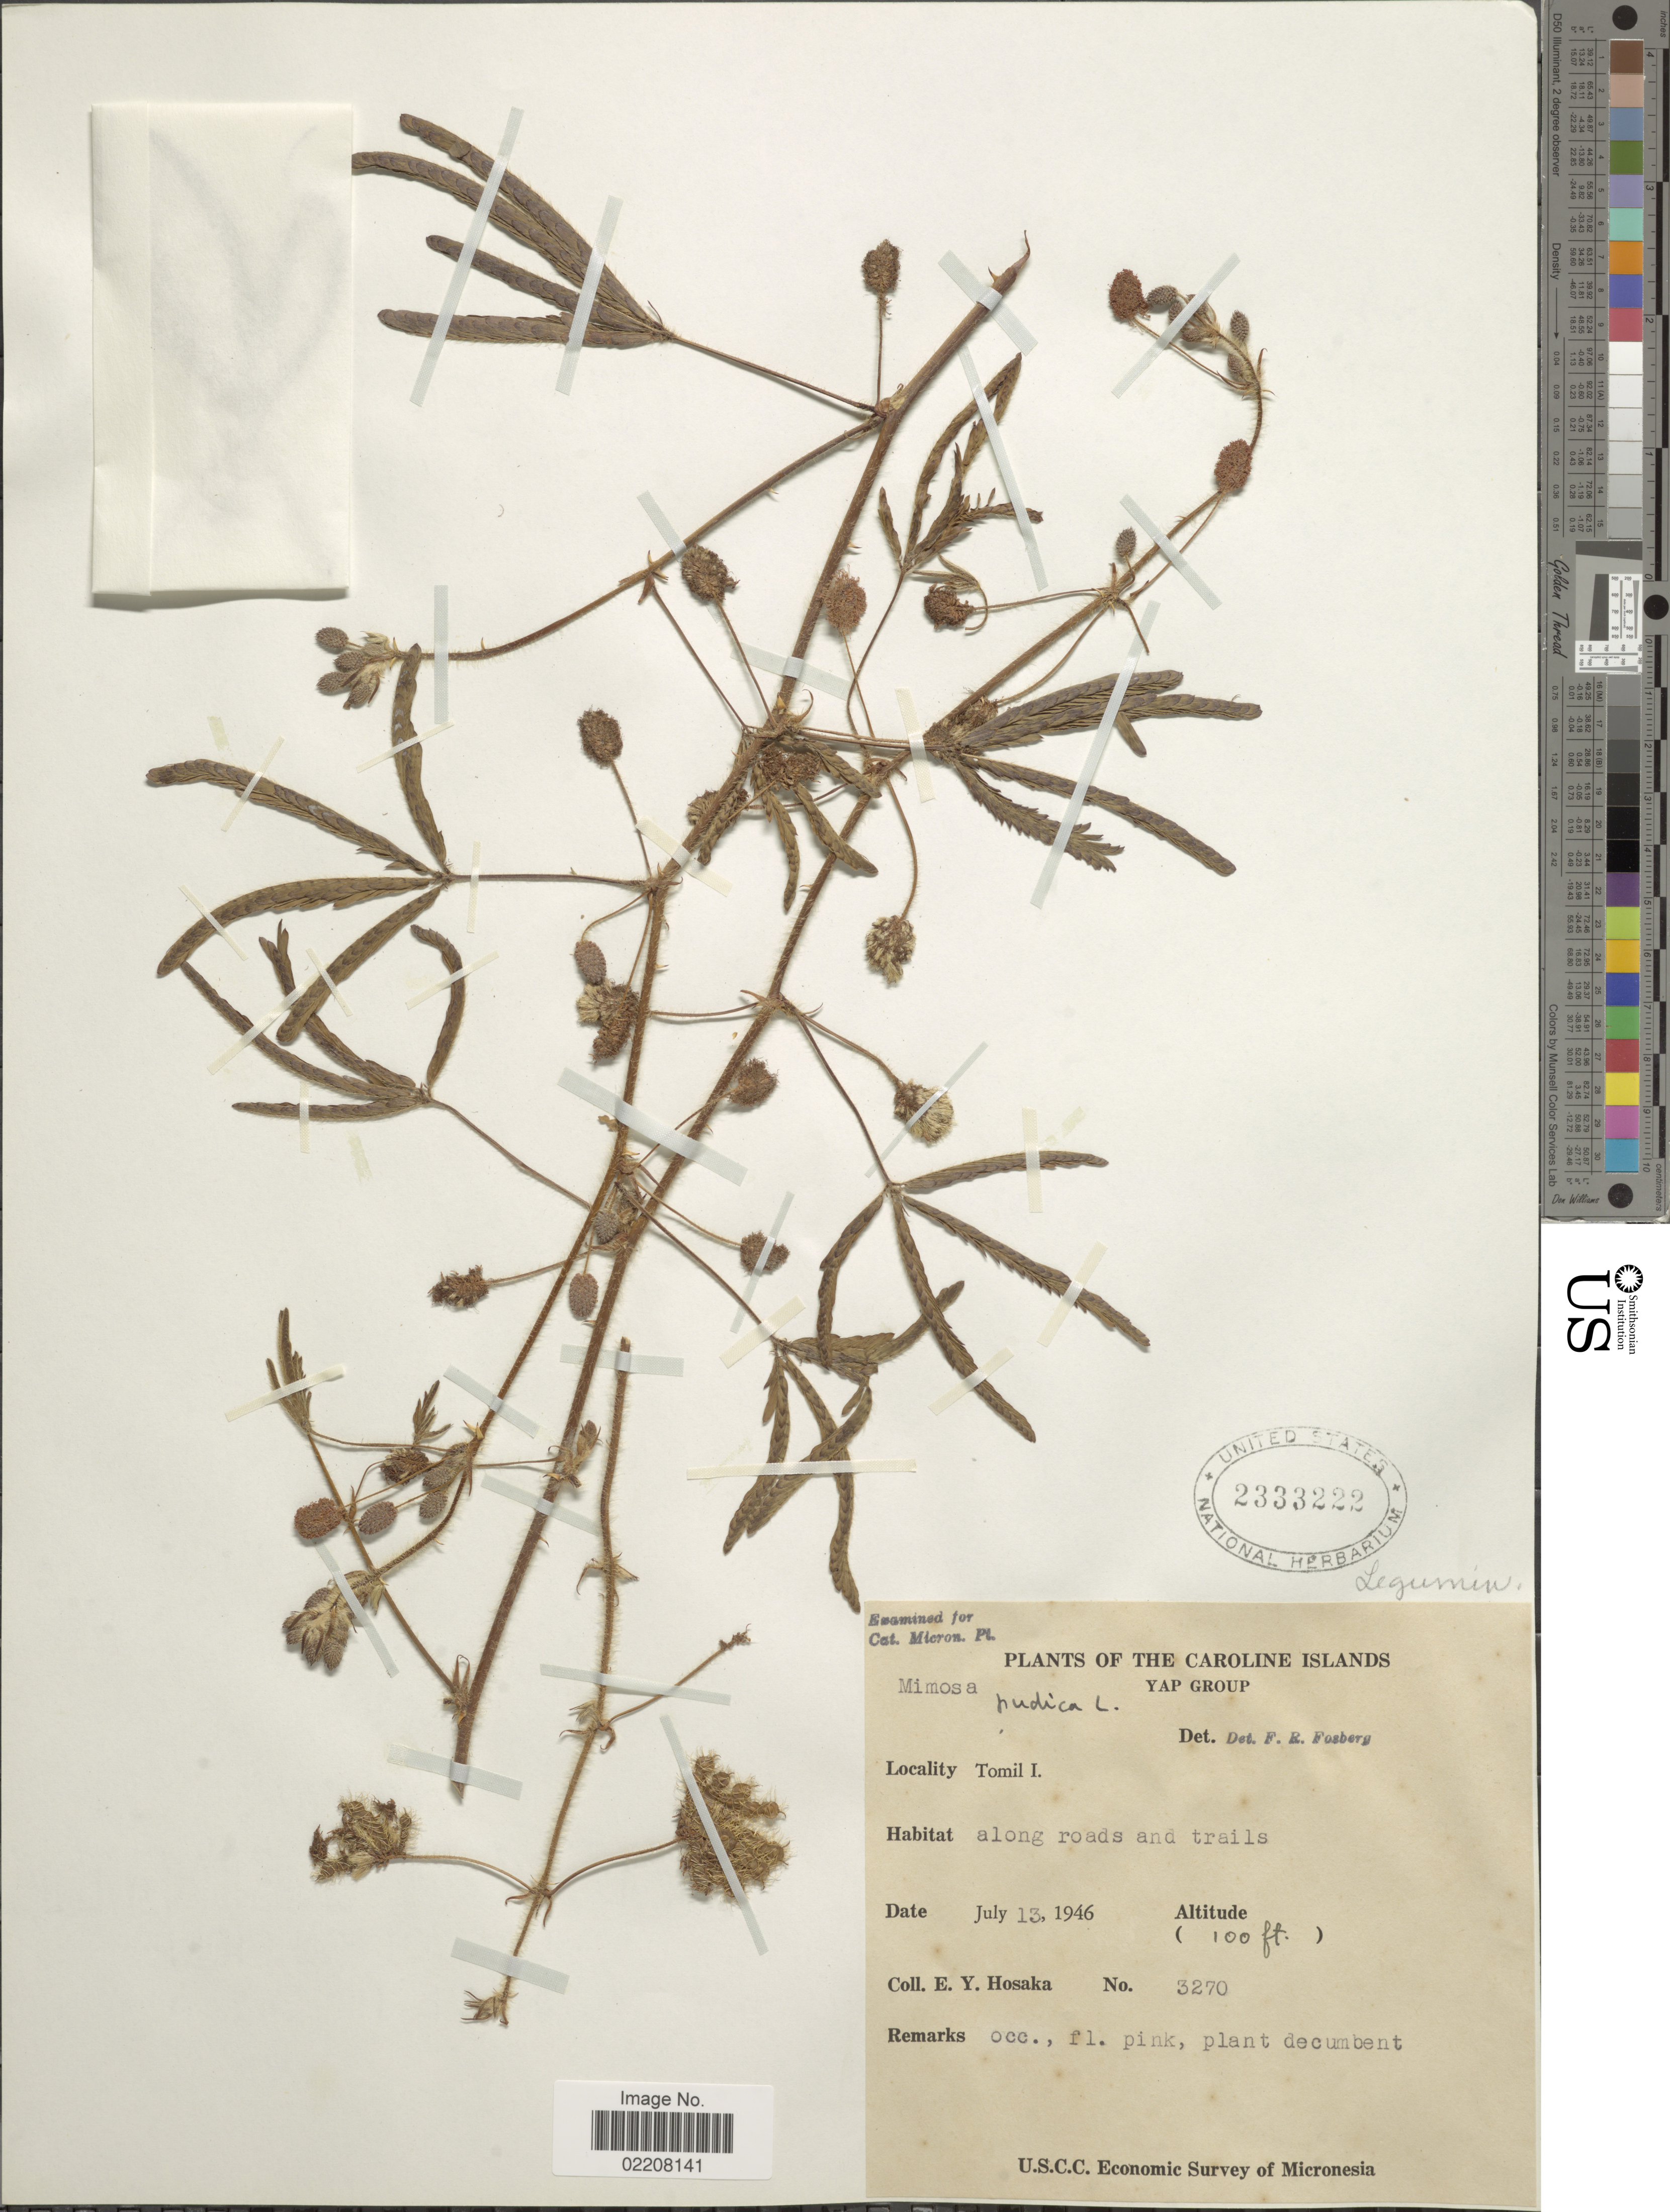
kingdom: Plantae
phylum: Tracheophyta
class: Magnoliopsida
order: Fabales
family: Fabaceae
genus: Mimosa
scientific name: Mimosa pudica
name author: L.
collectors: E. Y. Hosaka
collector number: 3270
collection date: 1946-07-13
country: Micronesia, Federated States of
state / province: Yap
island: Gagil Tamil [Gagil-Tomil]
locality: Caroline Islands. Tomil I.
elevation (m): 30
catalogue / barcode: US 2333222